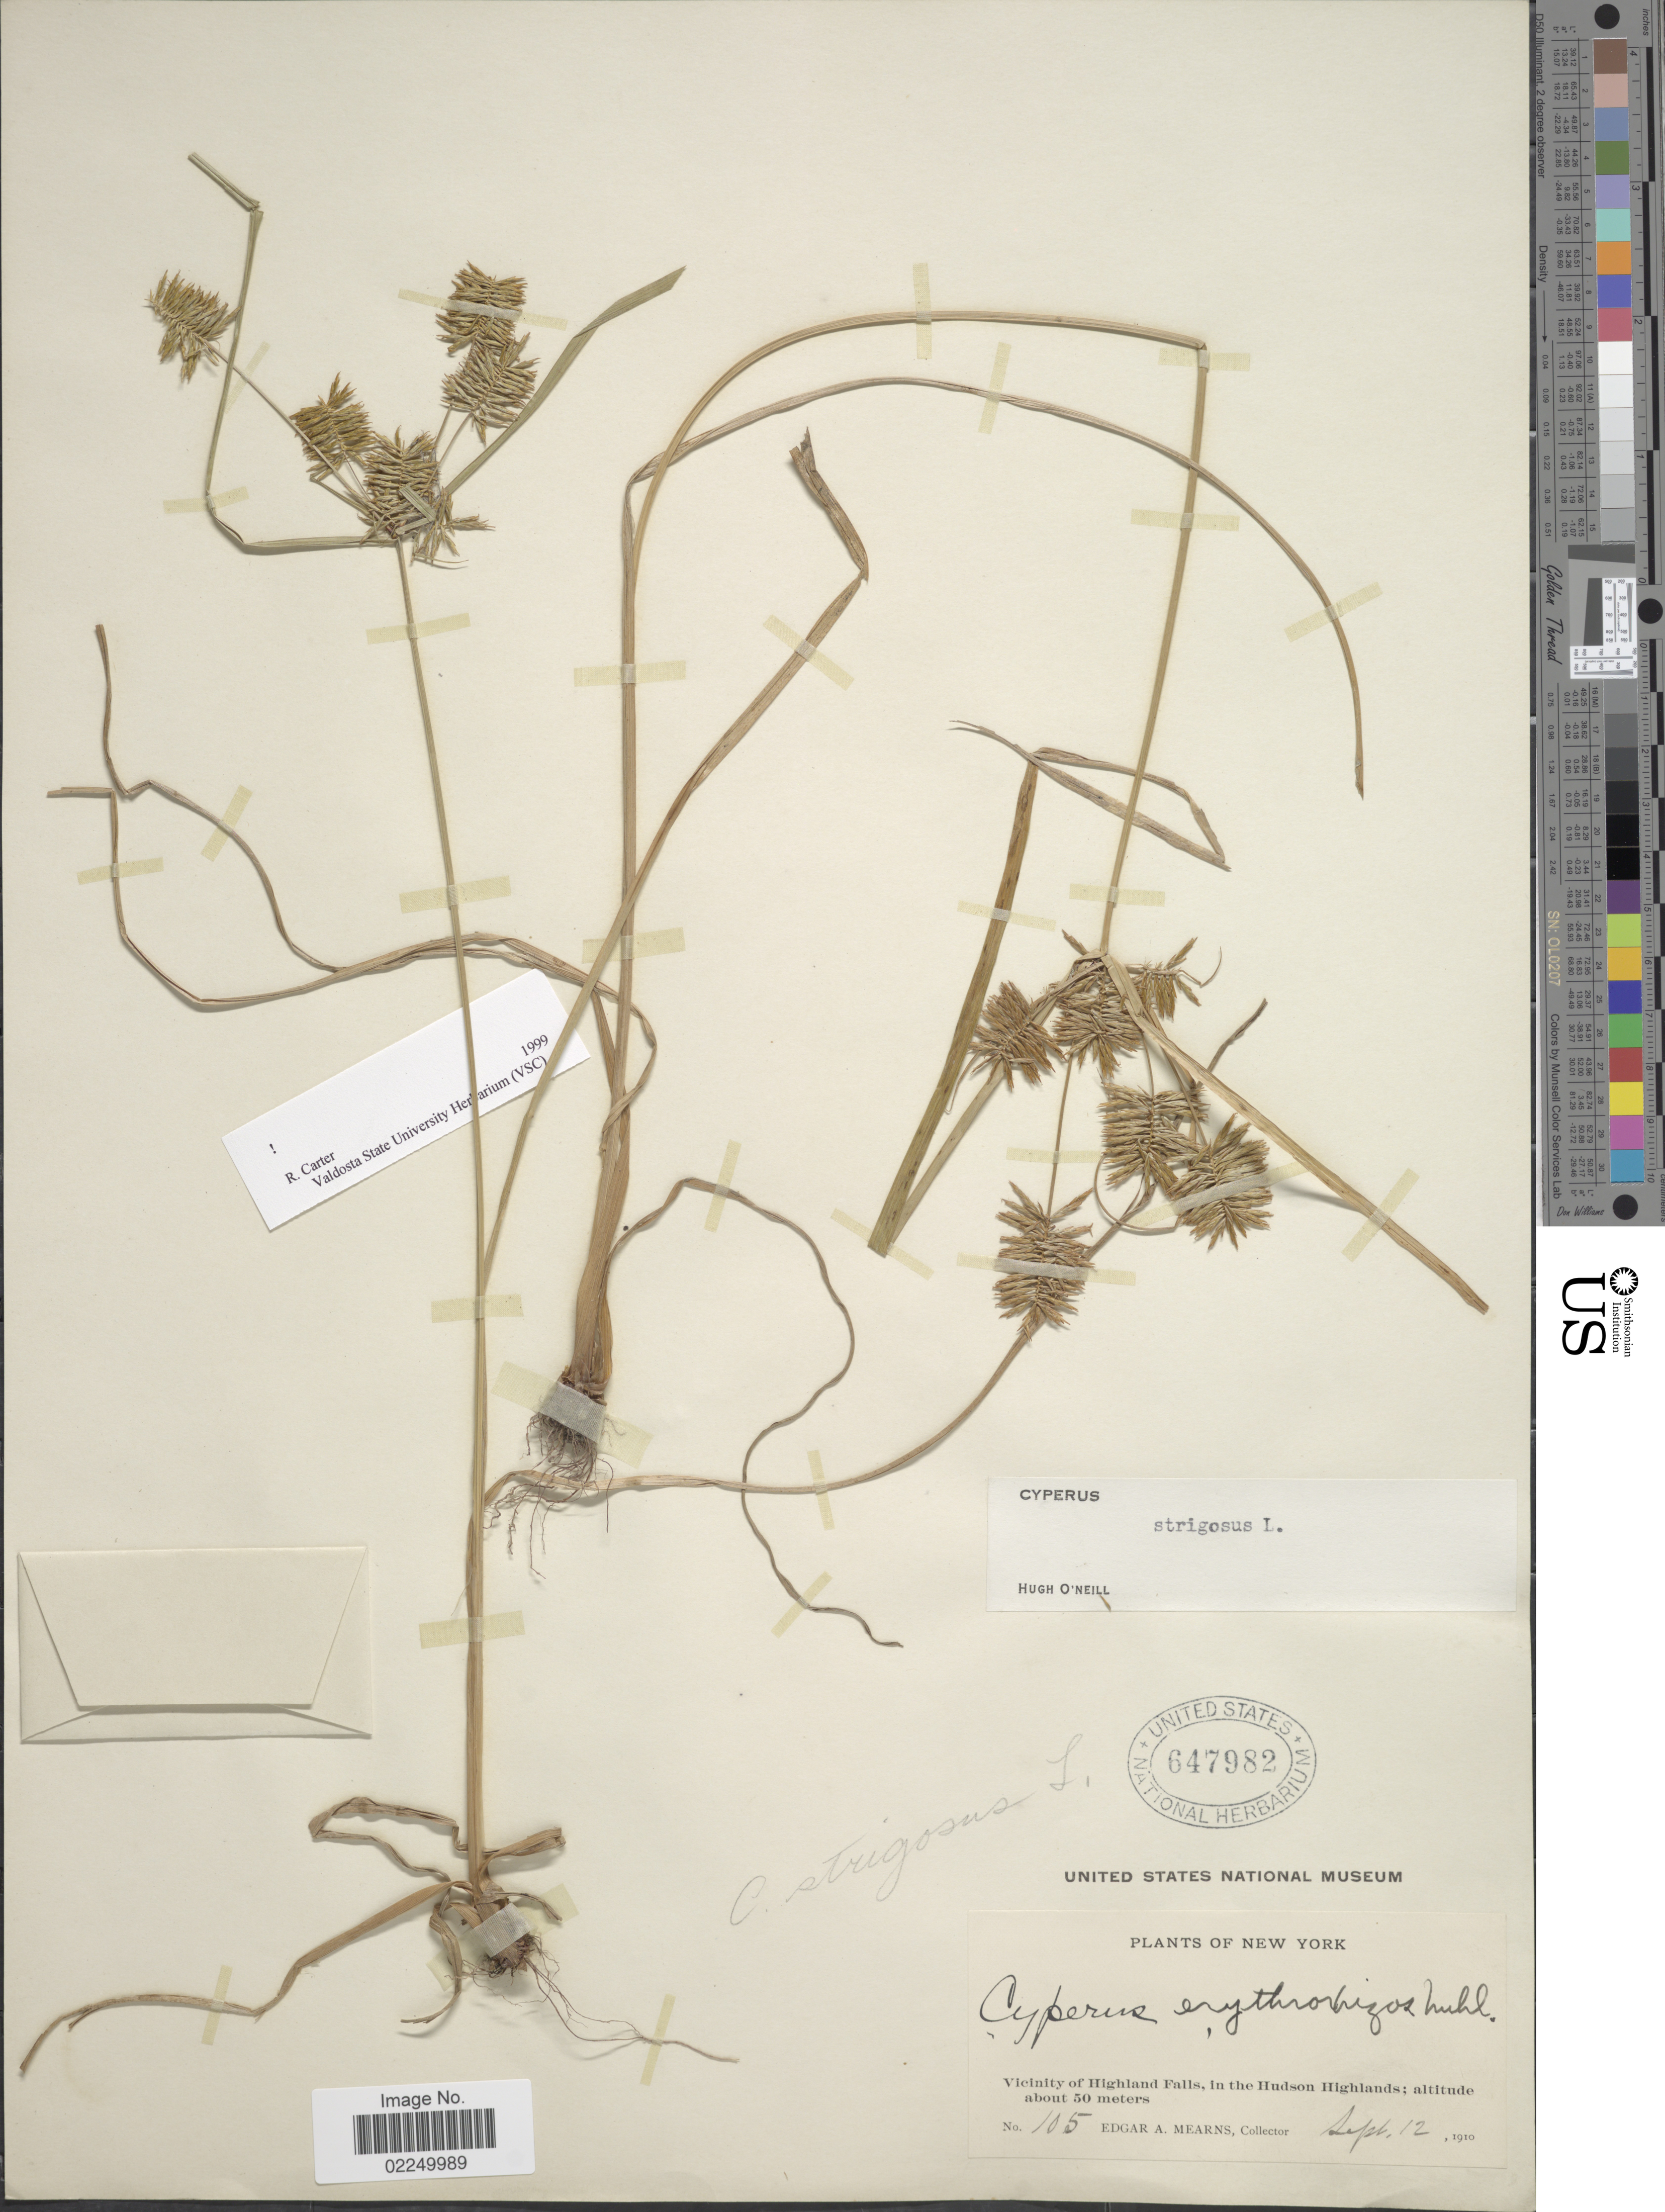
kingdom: Plantae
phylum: Tracheophyta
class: Liliopsida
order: Poales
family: Cyperaceae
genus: Cyperus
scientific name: Cyperus strigosus L.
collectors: E. A. Mearns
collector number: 105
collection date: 1910-09-12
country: United States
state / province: New York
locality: Vicinity of Highland Falls, in the Hudson Highlands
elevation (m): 50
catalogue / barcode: US 647982